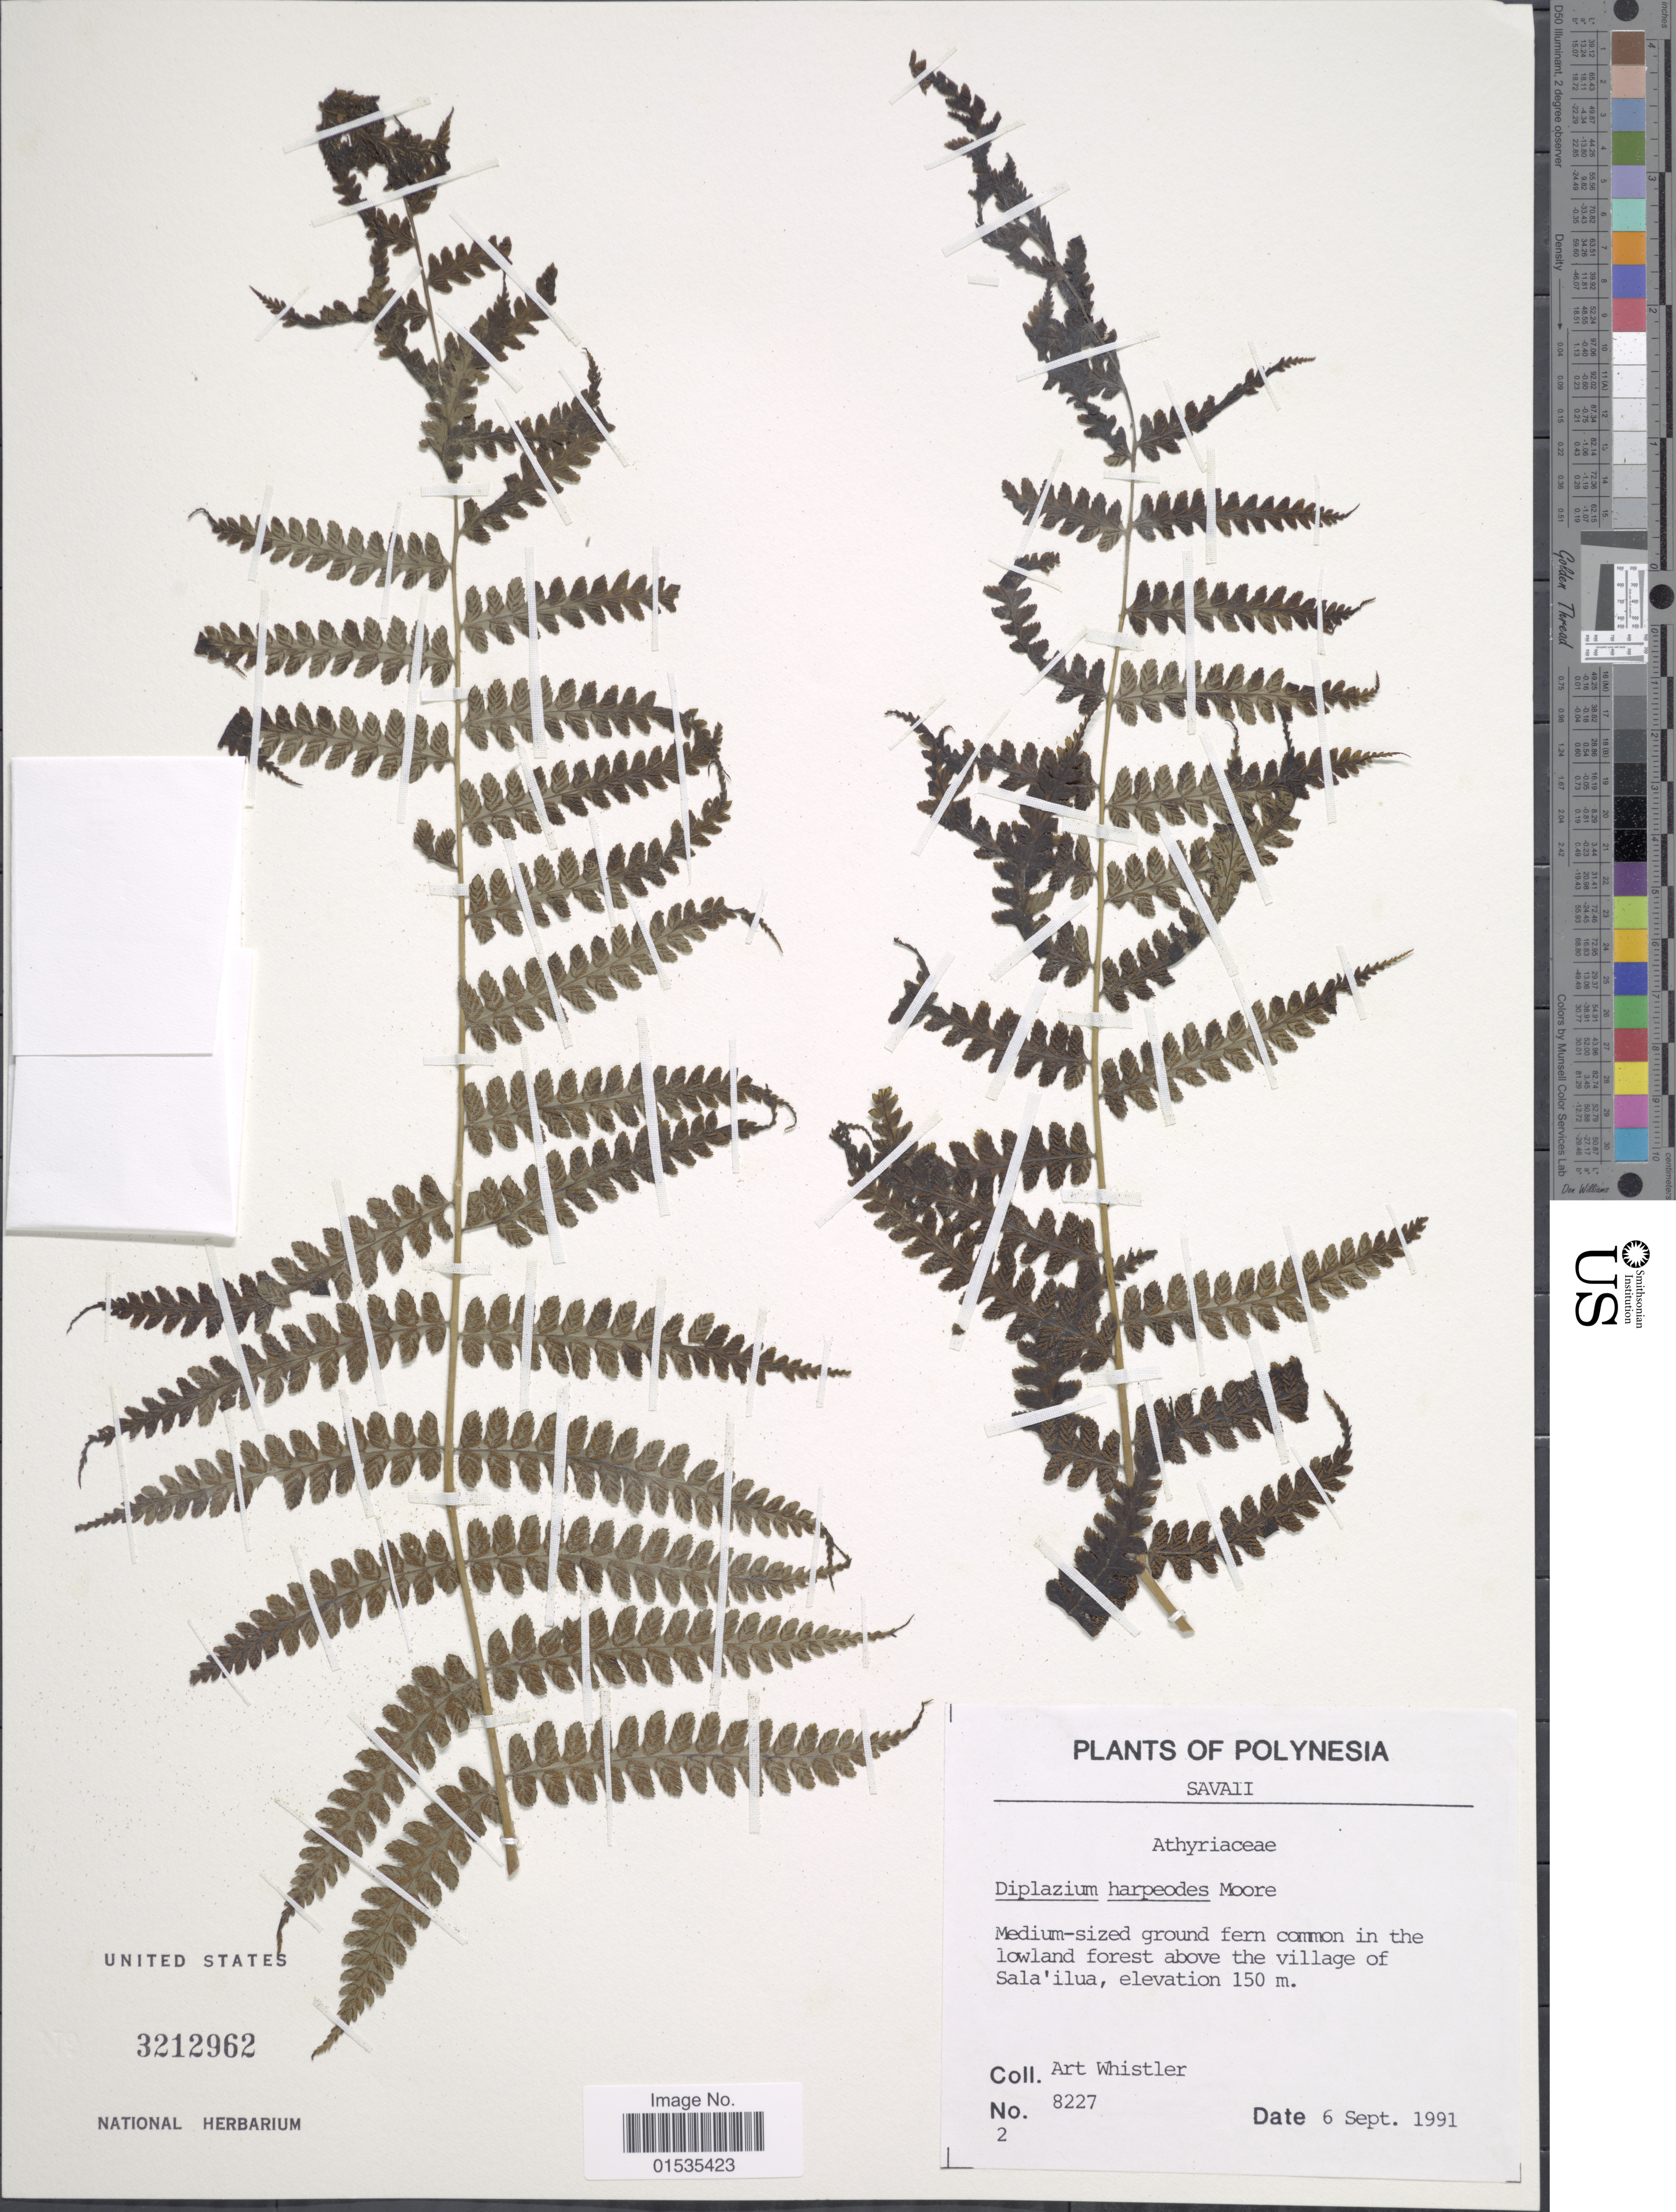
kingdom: Plantae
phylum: Tracheophyta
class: Polypodiopsida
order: Polypodiales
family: Athyriaceae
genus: Diplazium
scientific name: Diplazium harpeodes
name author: T. Moore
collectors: A. Whistler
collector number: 8227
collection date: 1991-09-06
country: Samoa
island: Savai'i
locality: Polynesia, Savaii, in the lowland forest above the village of Sala'ilua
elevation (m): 150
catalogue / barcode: US 3212962